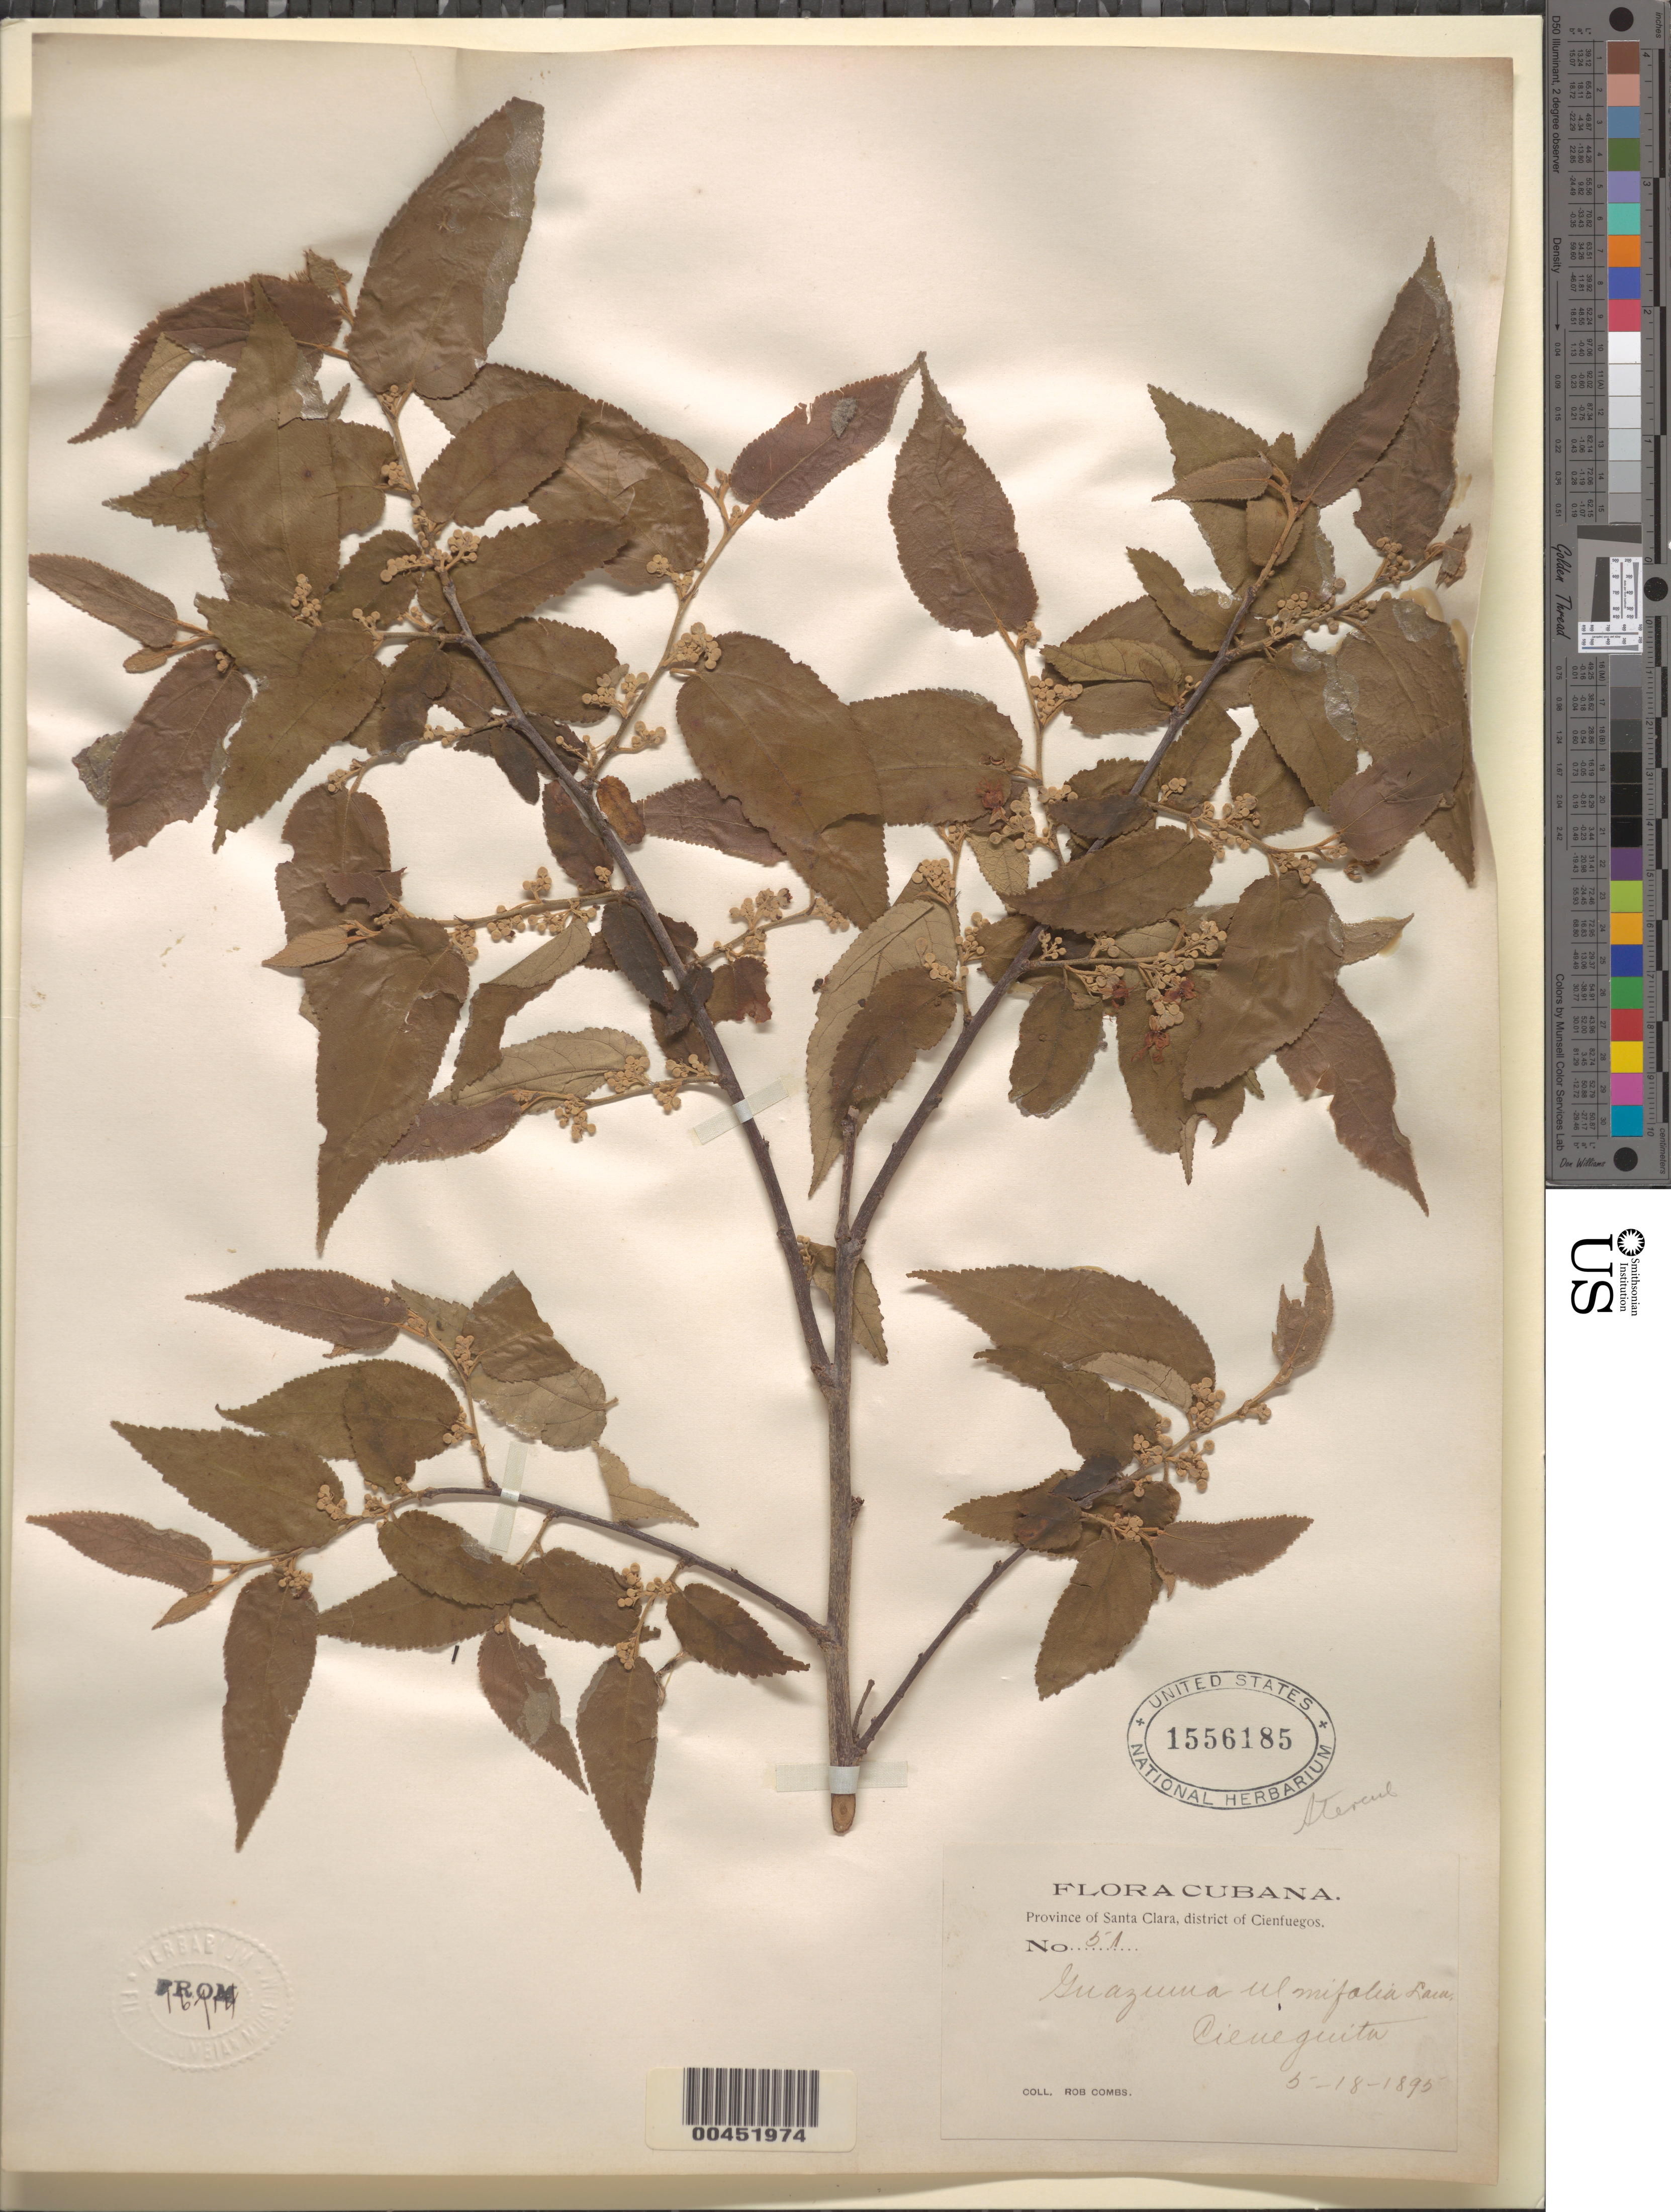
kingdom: Plantae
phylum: Tracheophyta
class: Magnoliopsida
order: Malvales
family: Malvaceae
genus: Guazuma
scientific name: Guazuma ulmifolia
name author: Lam.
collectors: R. Combs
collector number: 51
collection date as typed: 18 May 1895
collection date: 1895-05-18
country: Cuba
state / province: Cienfuegos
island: Greater Antilles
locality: Cieneguita, Cienfuegos Dist. [In former Las Villas or Santa Clara Province.]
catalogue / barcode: US 1556185